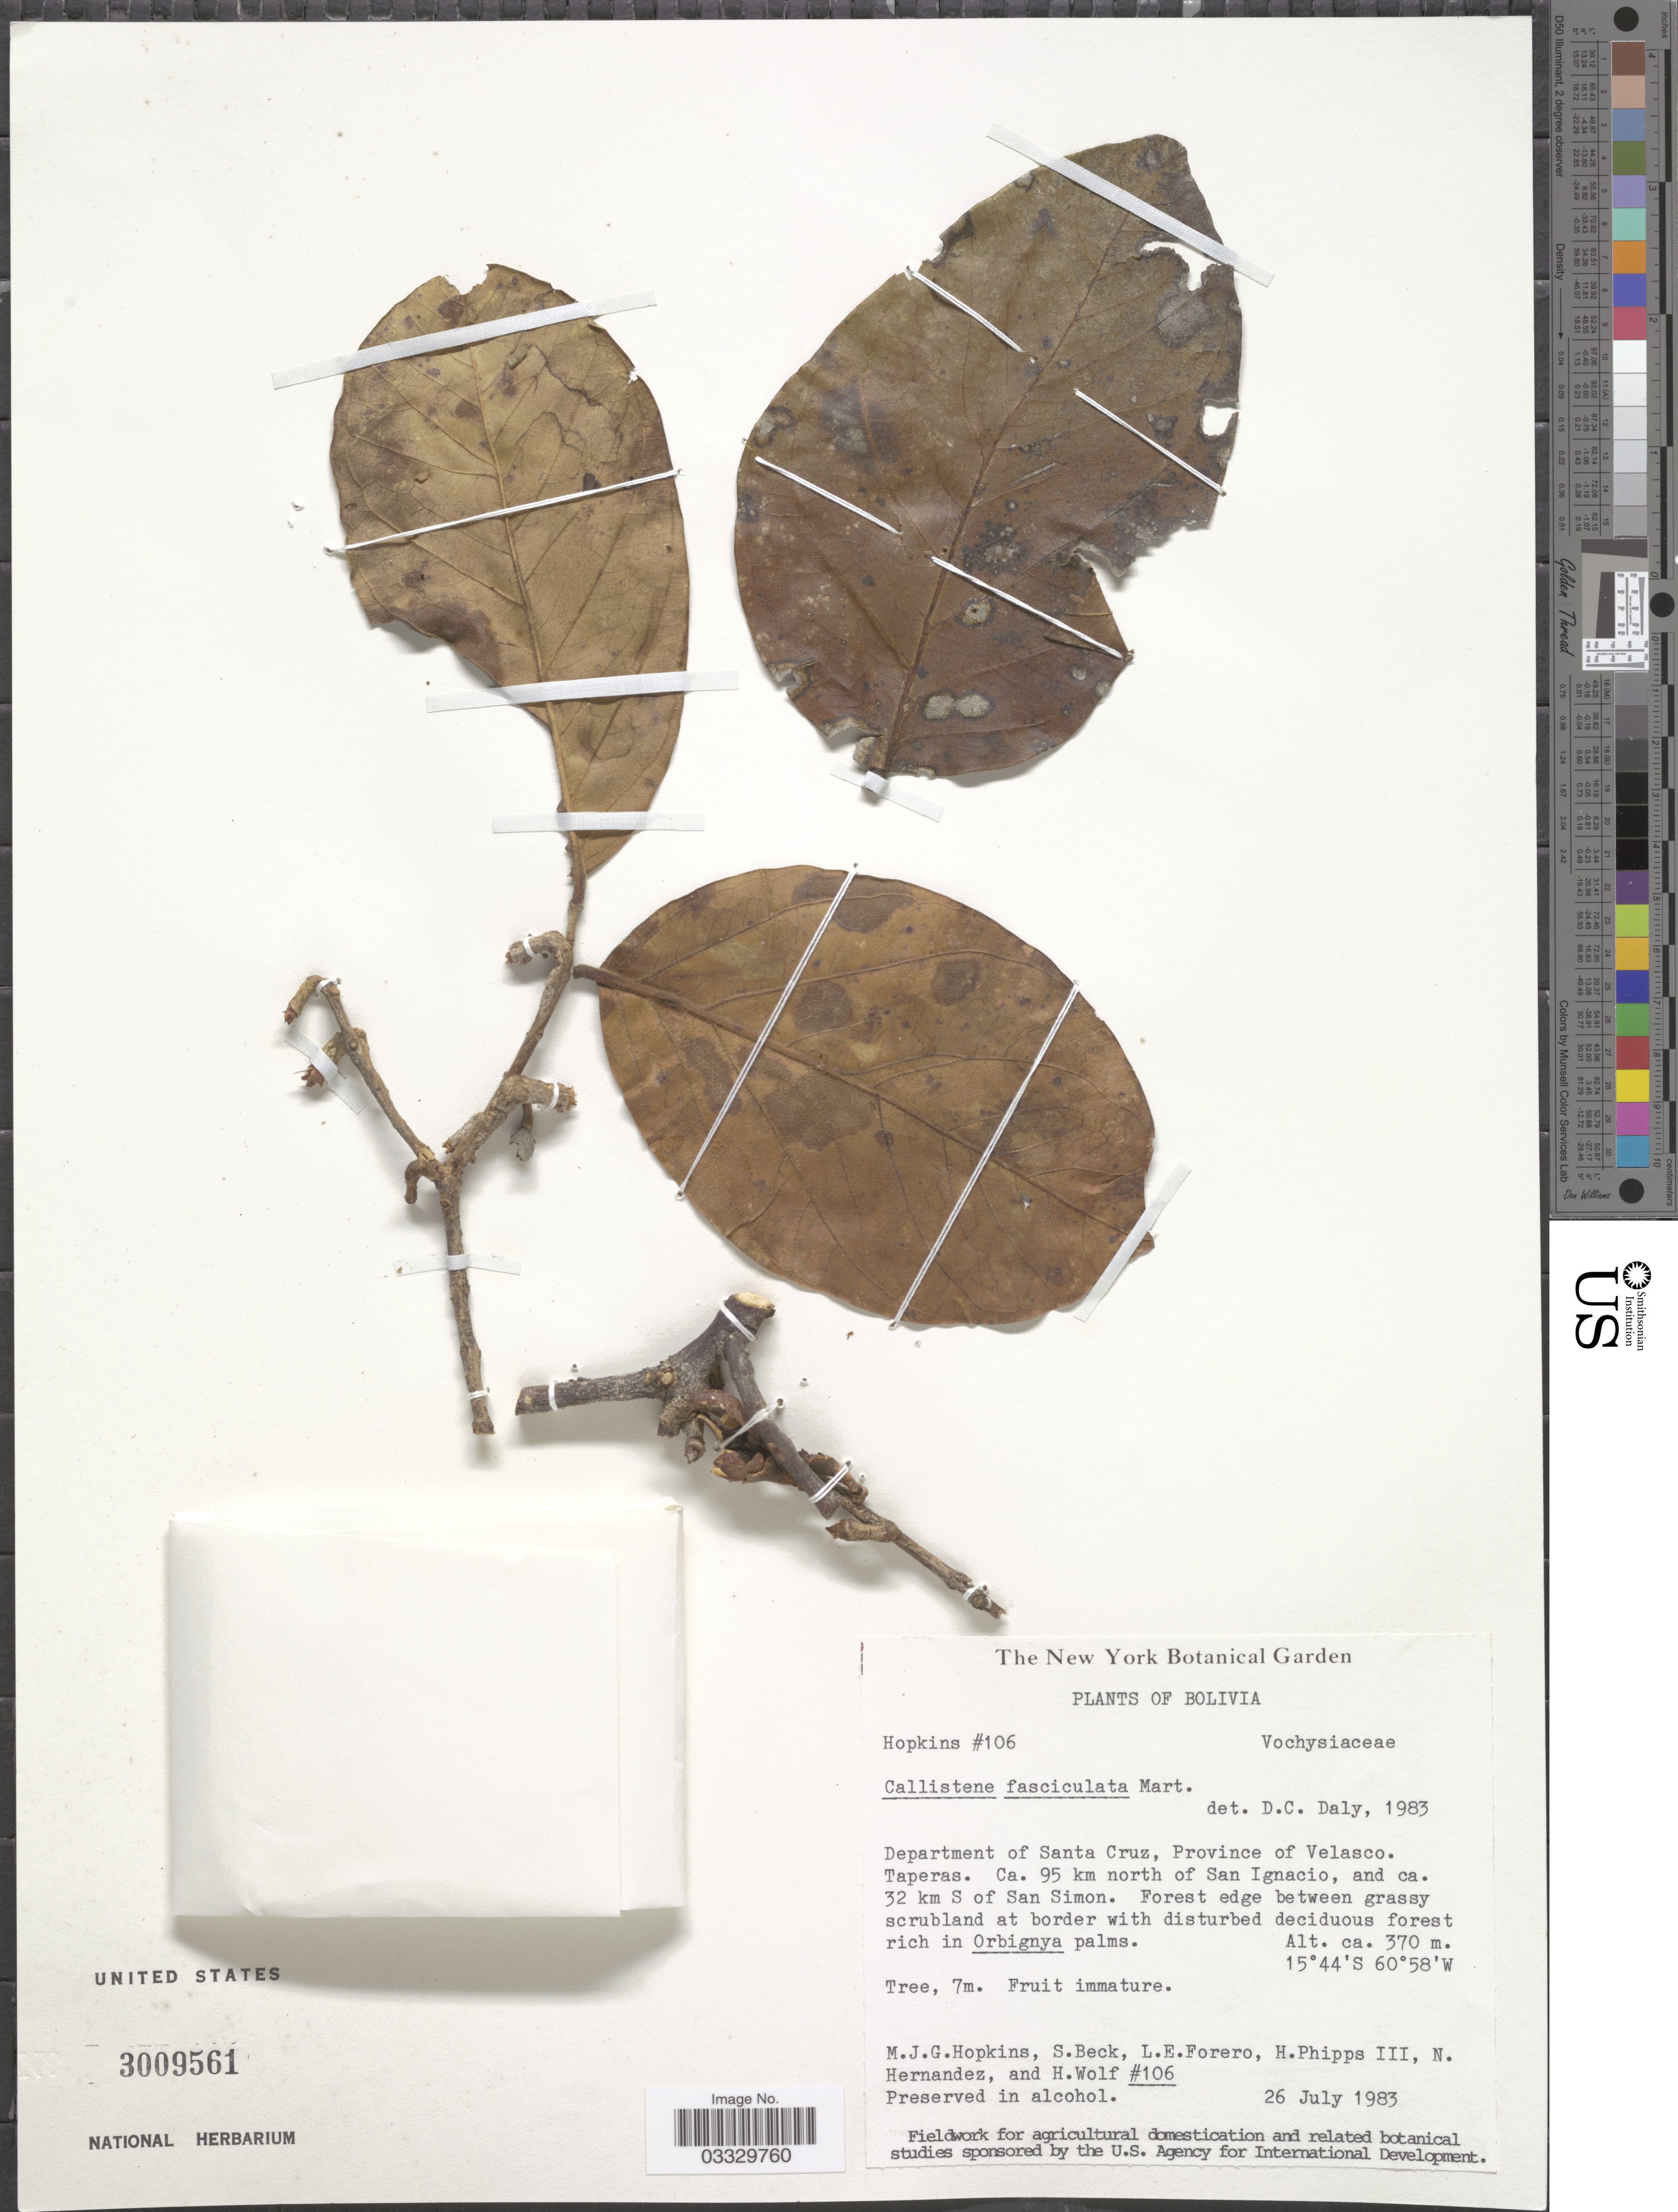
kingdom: Plantae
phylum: Tracheophyta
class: Magnoliopsida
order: Myrtales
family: Vochysiaceae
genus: Callisthene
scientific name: Callisthene fasciculata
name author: Mart.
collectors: M. J. G. Hopkins, S. G. Beck, L. Forero, H. Phipps & et al.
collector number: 106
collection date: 1983-07-26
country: Bolivia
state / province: Santa Cruz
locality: Department of Santa Cruz, Province of Velasco. Taperas. Ca. 95 km north of San Ignacio, and ca. 32 km S of San Simon.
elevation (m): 370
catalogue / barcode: US 3009561